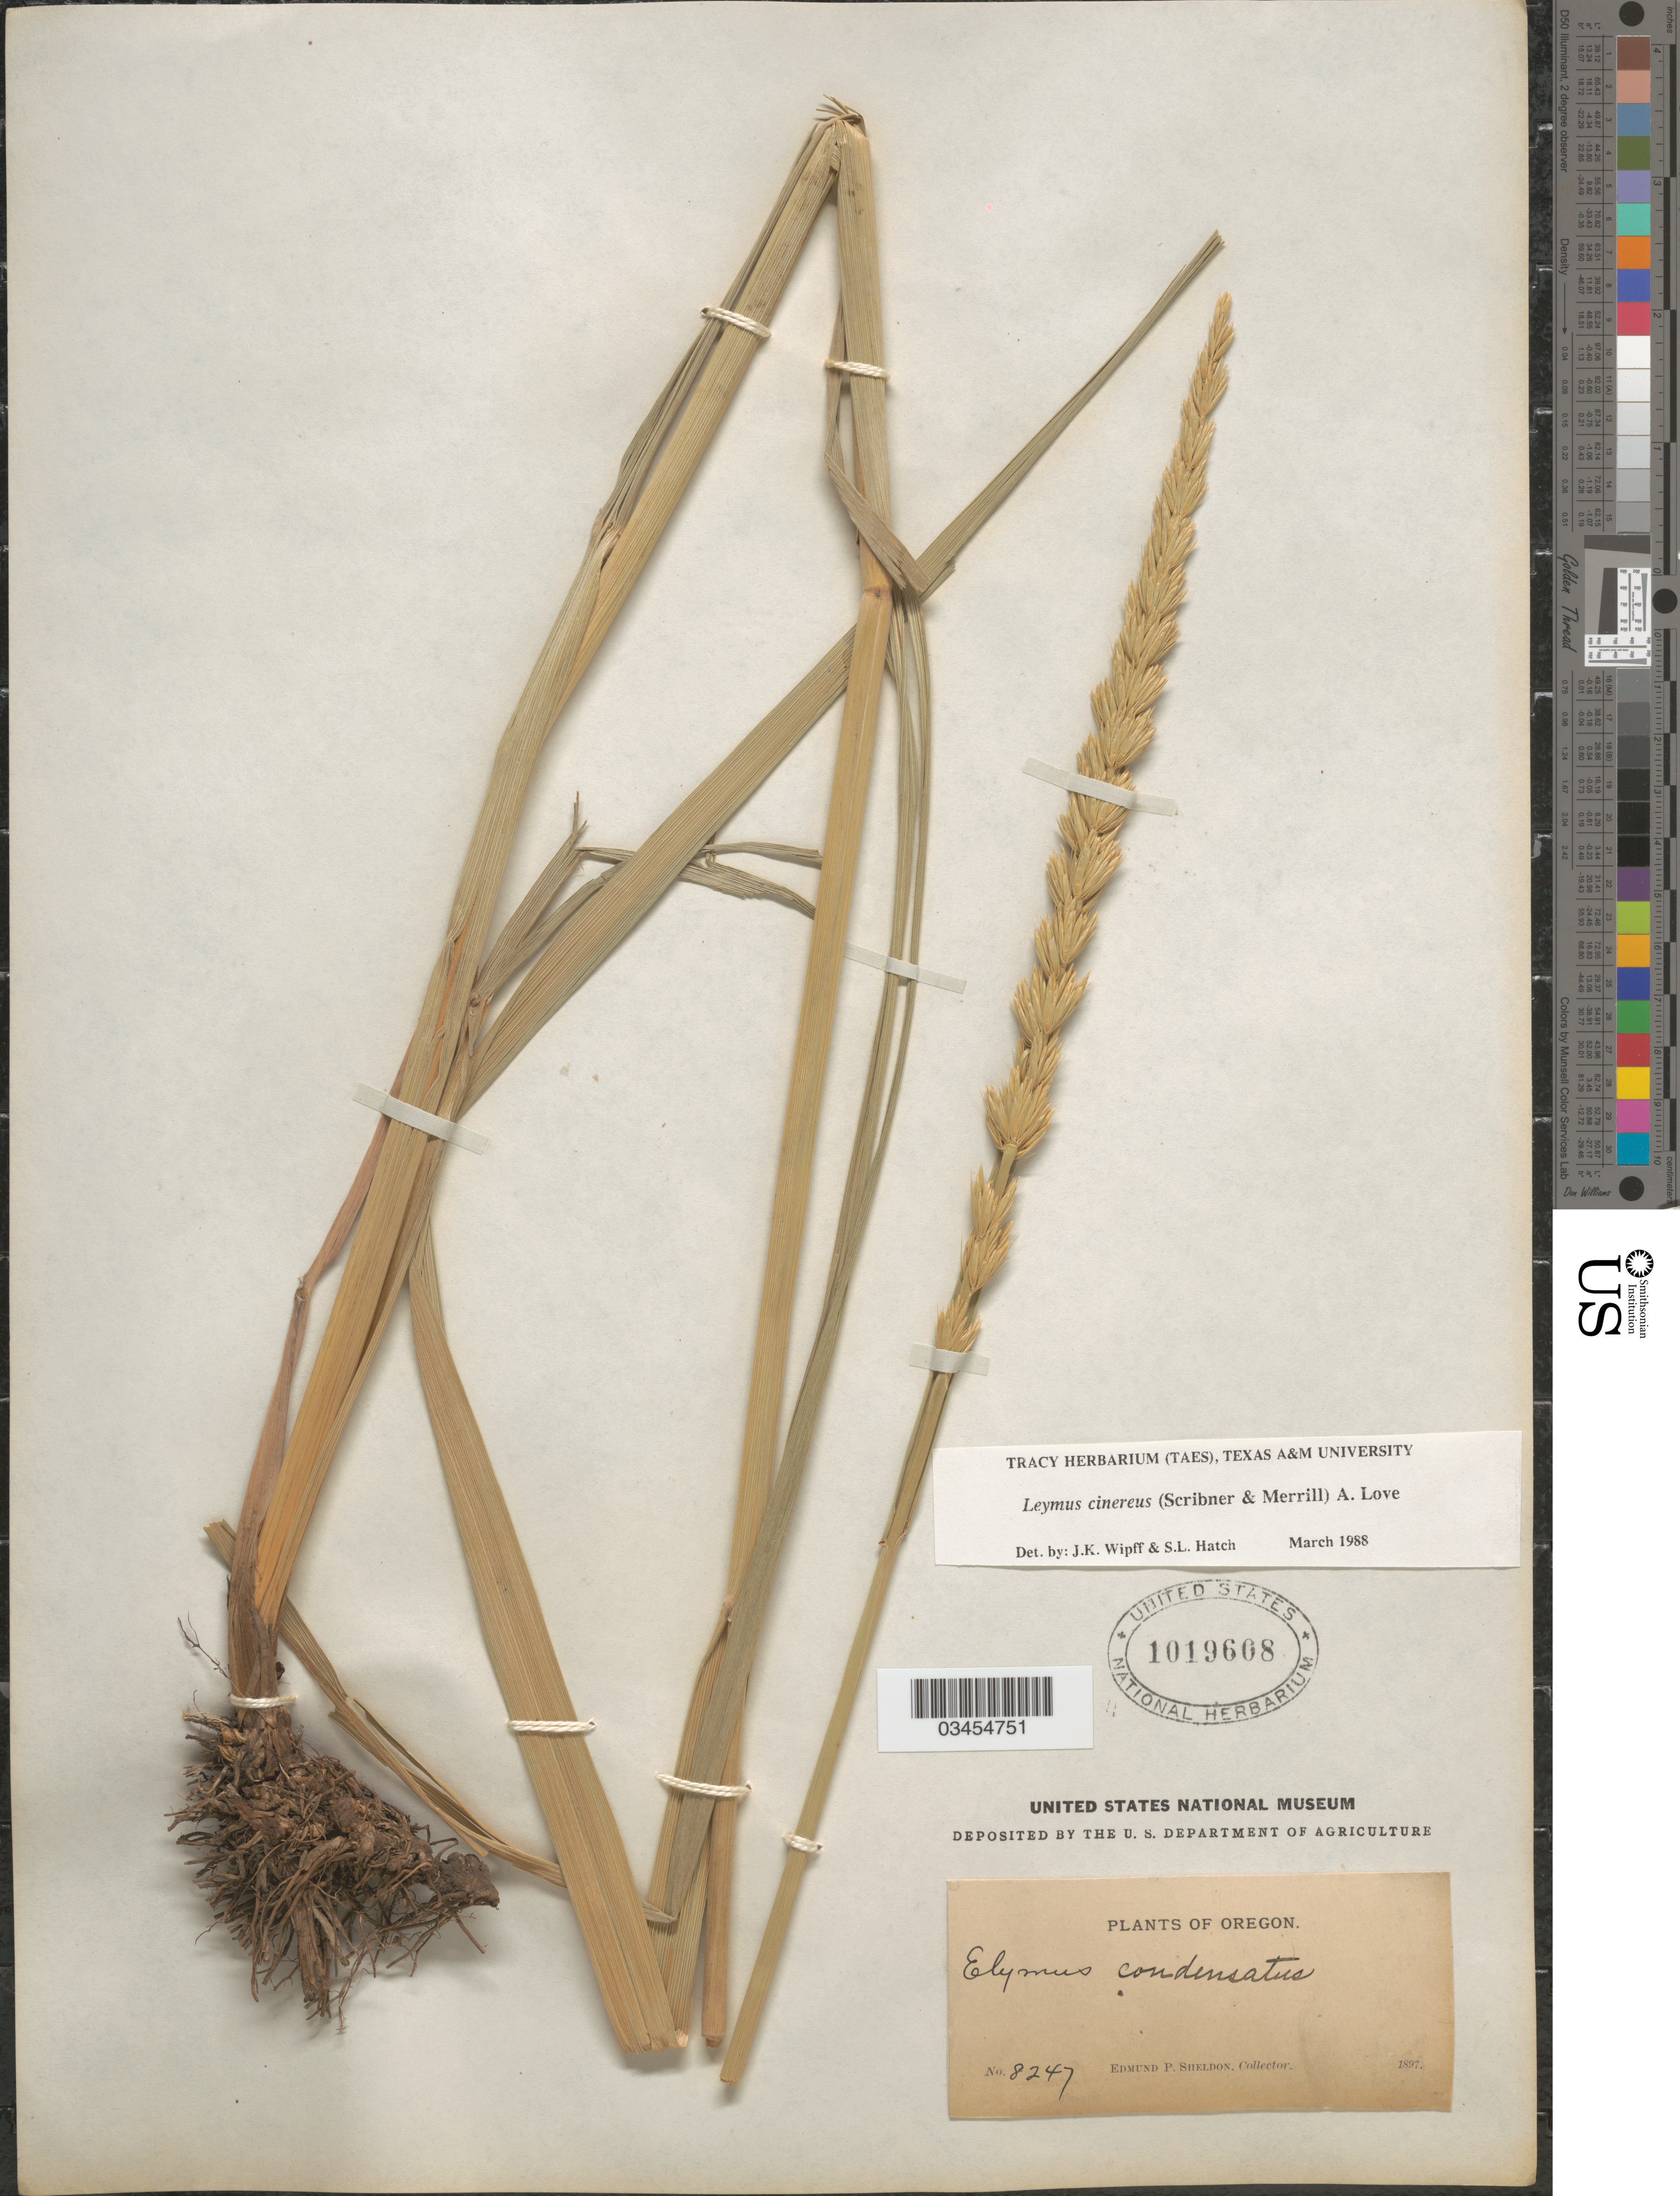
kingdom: Plantae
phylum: Tracheophyta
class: Liliopsida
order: Poales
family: Poaceae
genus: Leymus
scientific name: Leymus cinereus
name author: (Scribn. & Merr.) Á. Löve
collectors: E. P. Sheldon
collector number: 8247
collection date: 1897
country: United States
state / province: Oregon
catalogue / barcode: US 1019608